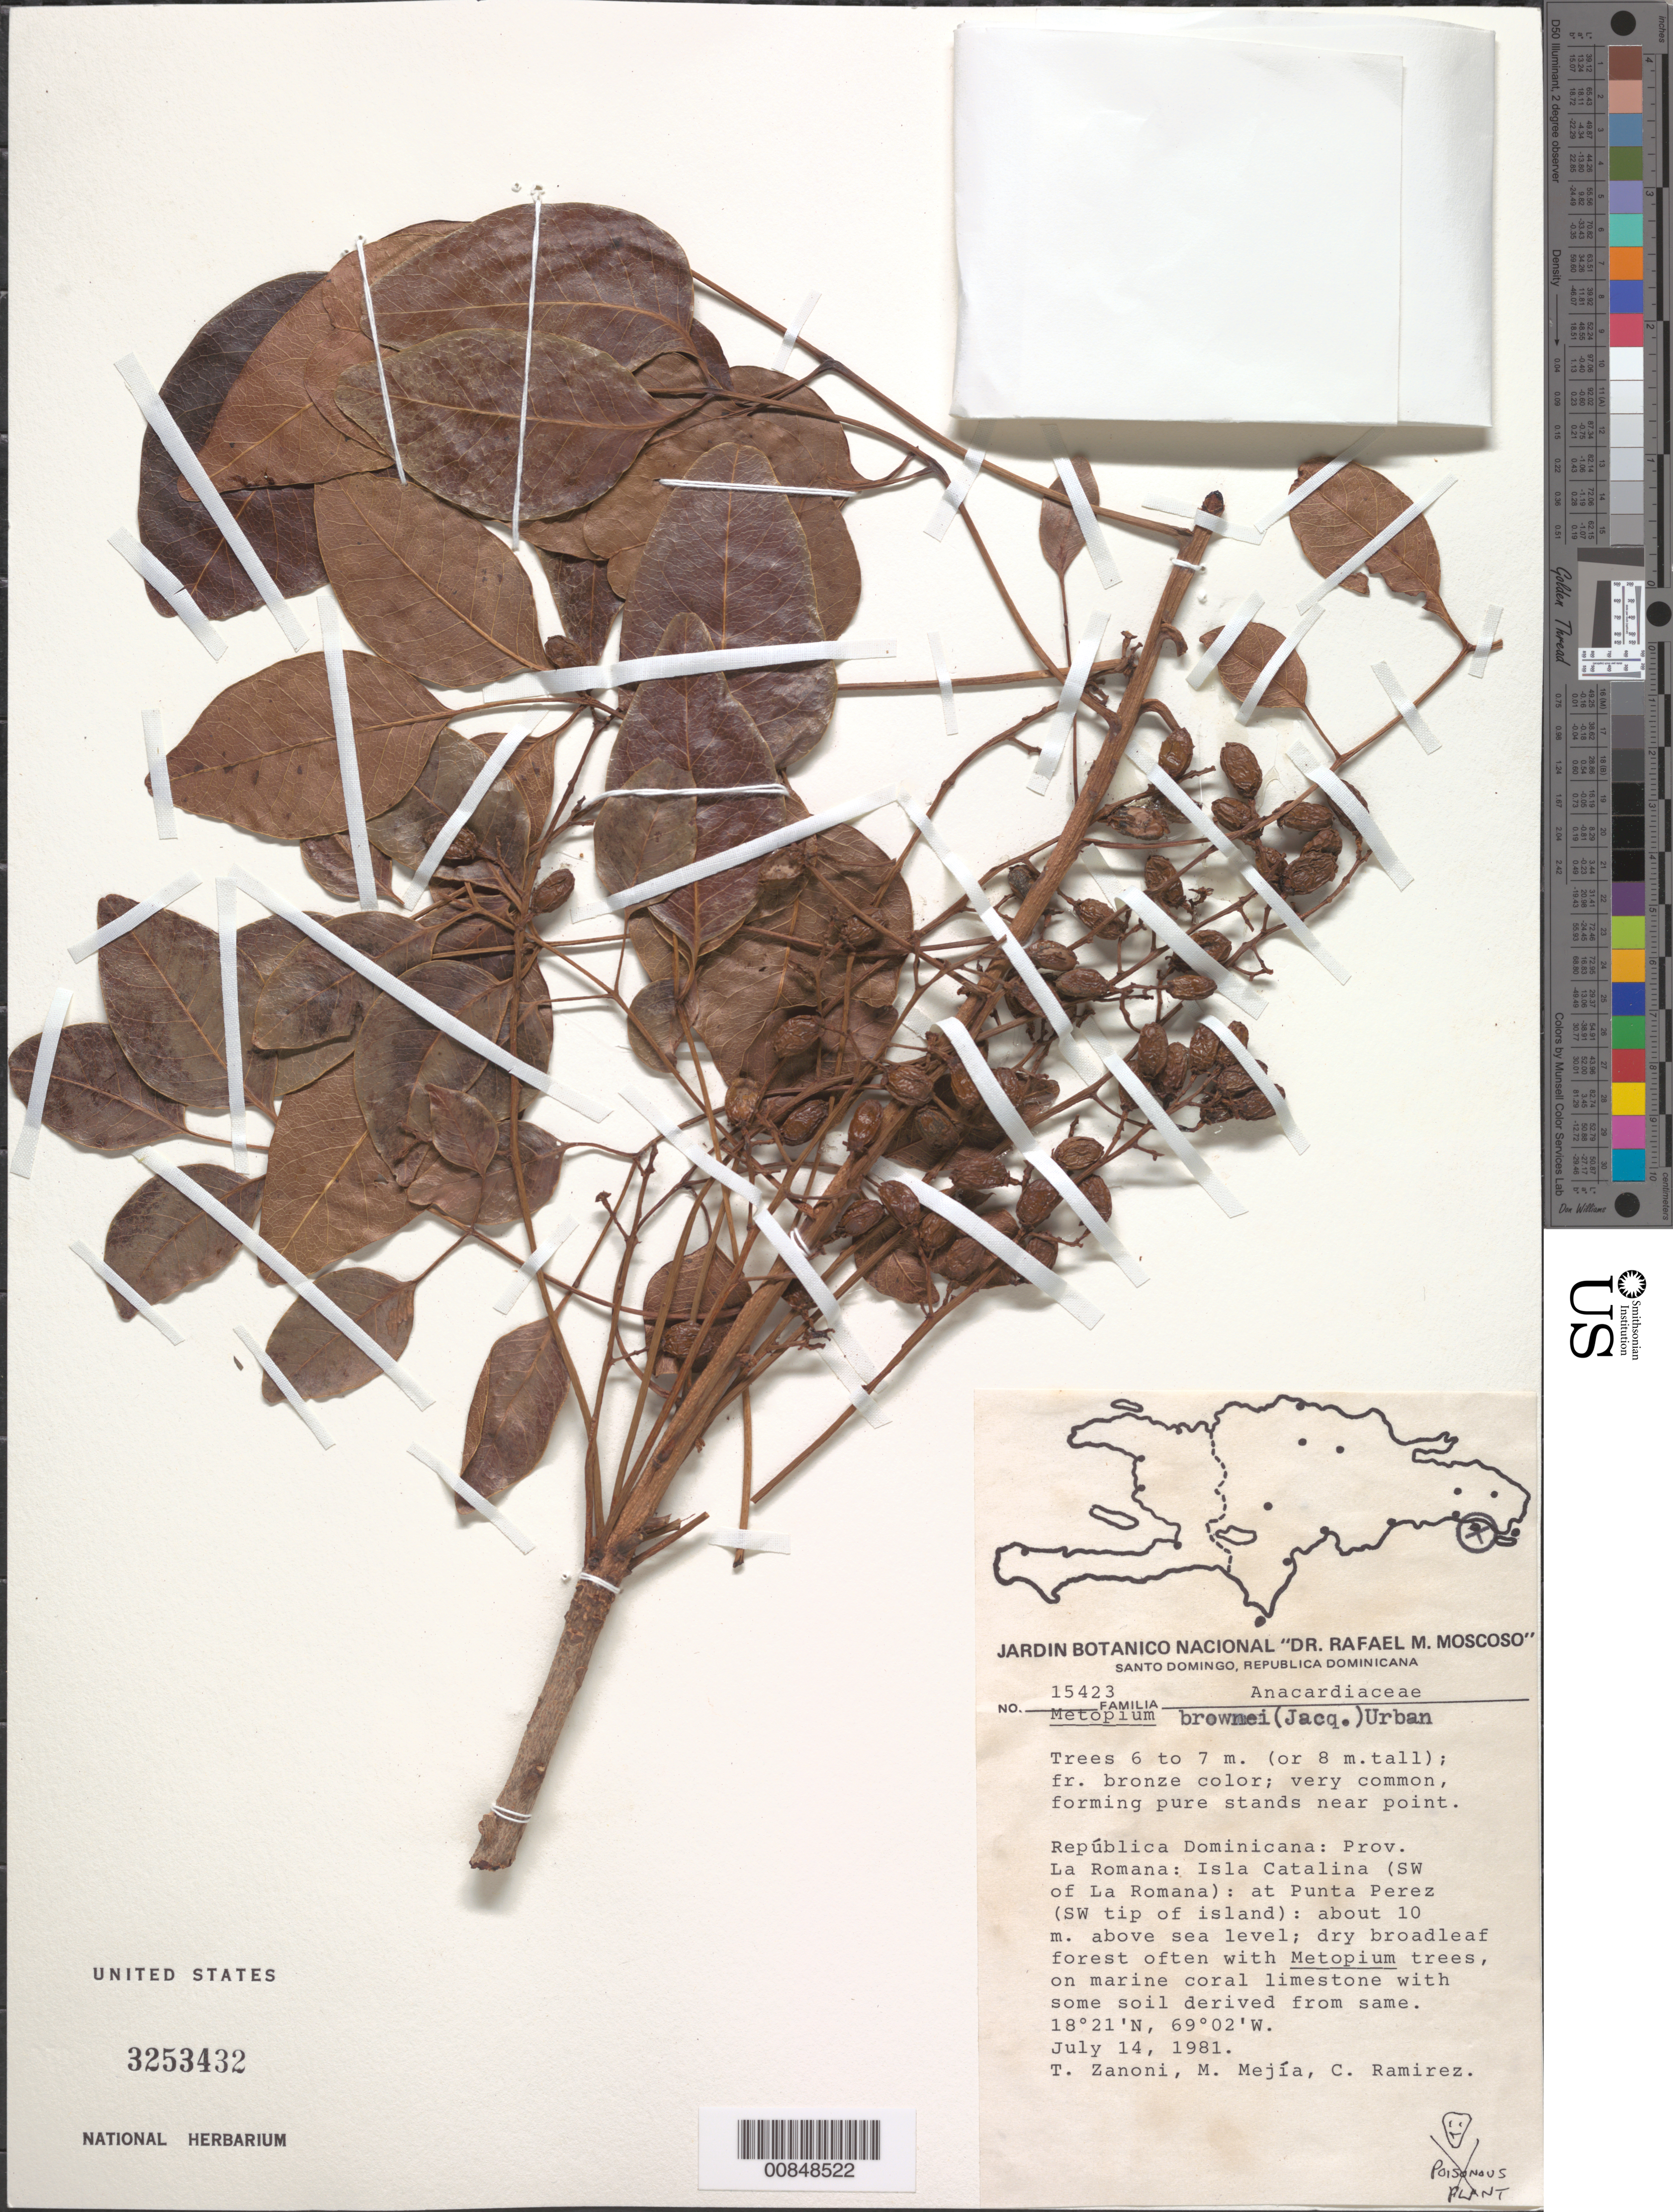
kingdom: Plantae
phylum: Tracheophyta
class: Magnoliopsida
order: Sapindales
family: Anacardiaceae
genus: Metopium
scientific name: Metopium brownei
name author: (Jacq.) Urb.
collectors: T. A. Zanoni, M. Mejia & C. Ramirez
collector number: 15423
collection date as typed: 14 Jul 1981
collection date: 1981-07-14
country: Dominican Republic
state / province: La Romana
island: Isla Catalina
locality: SW of La Romana, at Punta Perez (SW tip of island)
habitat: Dry broadleaf forest often with Metopium trees, on marine coral limestone with some soil derived from same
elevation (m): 10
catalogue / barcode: US 3253432